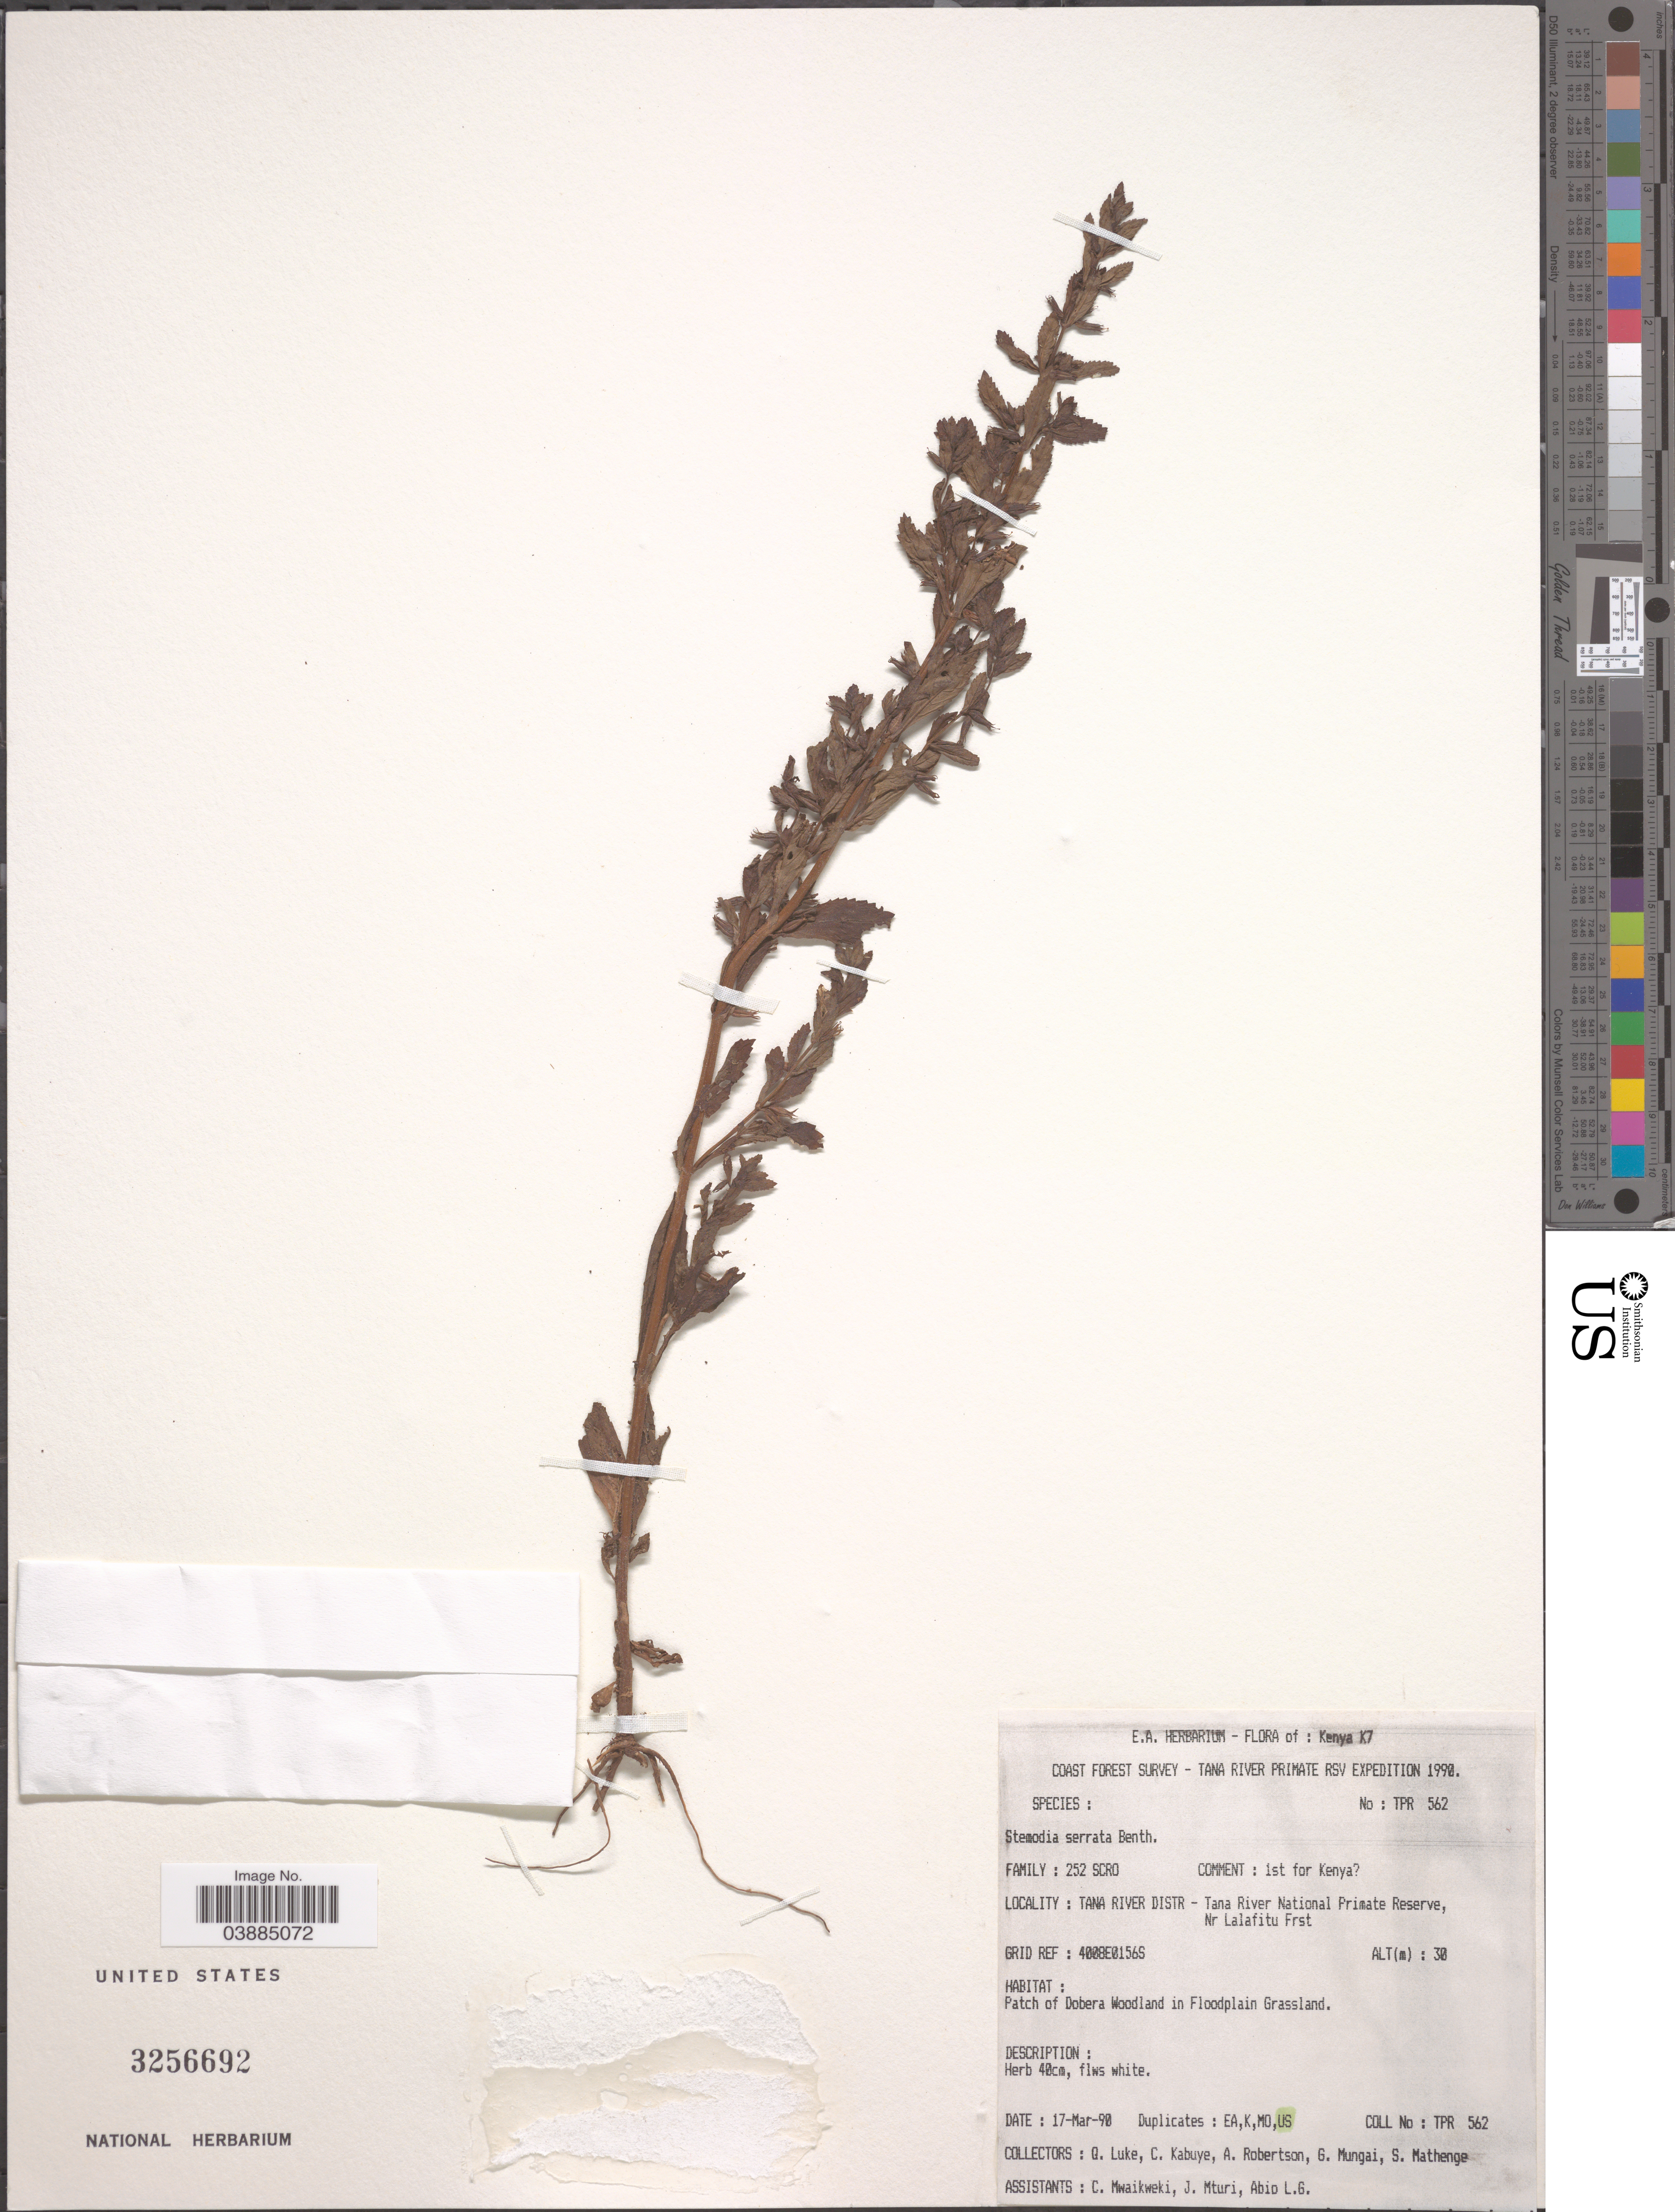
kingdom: Plantae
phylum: Tracheophyta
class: Magnoliopsida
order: Lamiales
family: Plantaginaceae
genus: Stemodia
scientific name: Stemodia serrata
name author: Benth. in DC.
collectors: Q. Luke, C. Kabuye, A. Robertson, G. Mungai & et al.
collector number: TPR 562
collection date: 1990-03-17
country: Kenya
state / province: Tana River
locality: Kenya K7. Tana River Dist - Tana River National Primate Reserve, Nr. Lalafitu Frst. Grid reg: 4008E0156S.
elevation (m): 30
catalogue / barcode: US 3256692